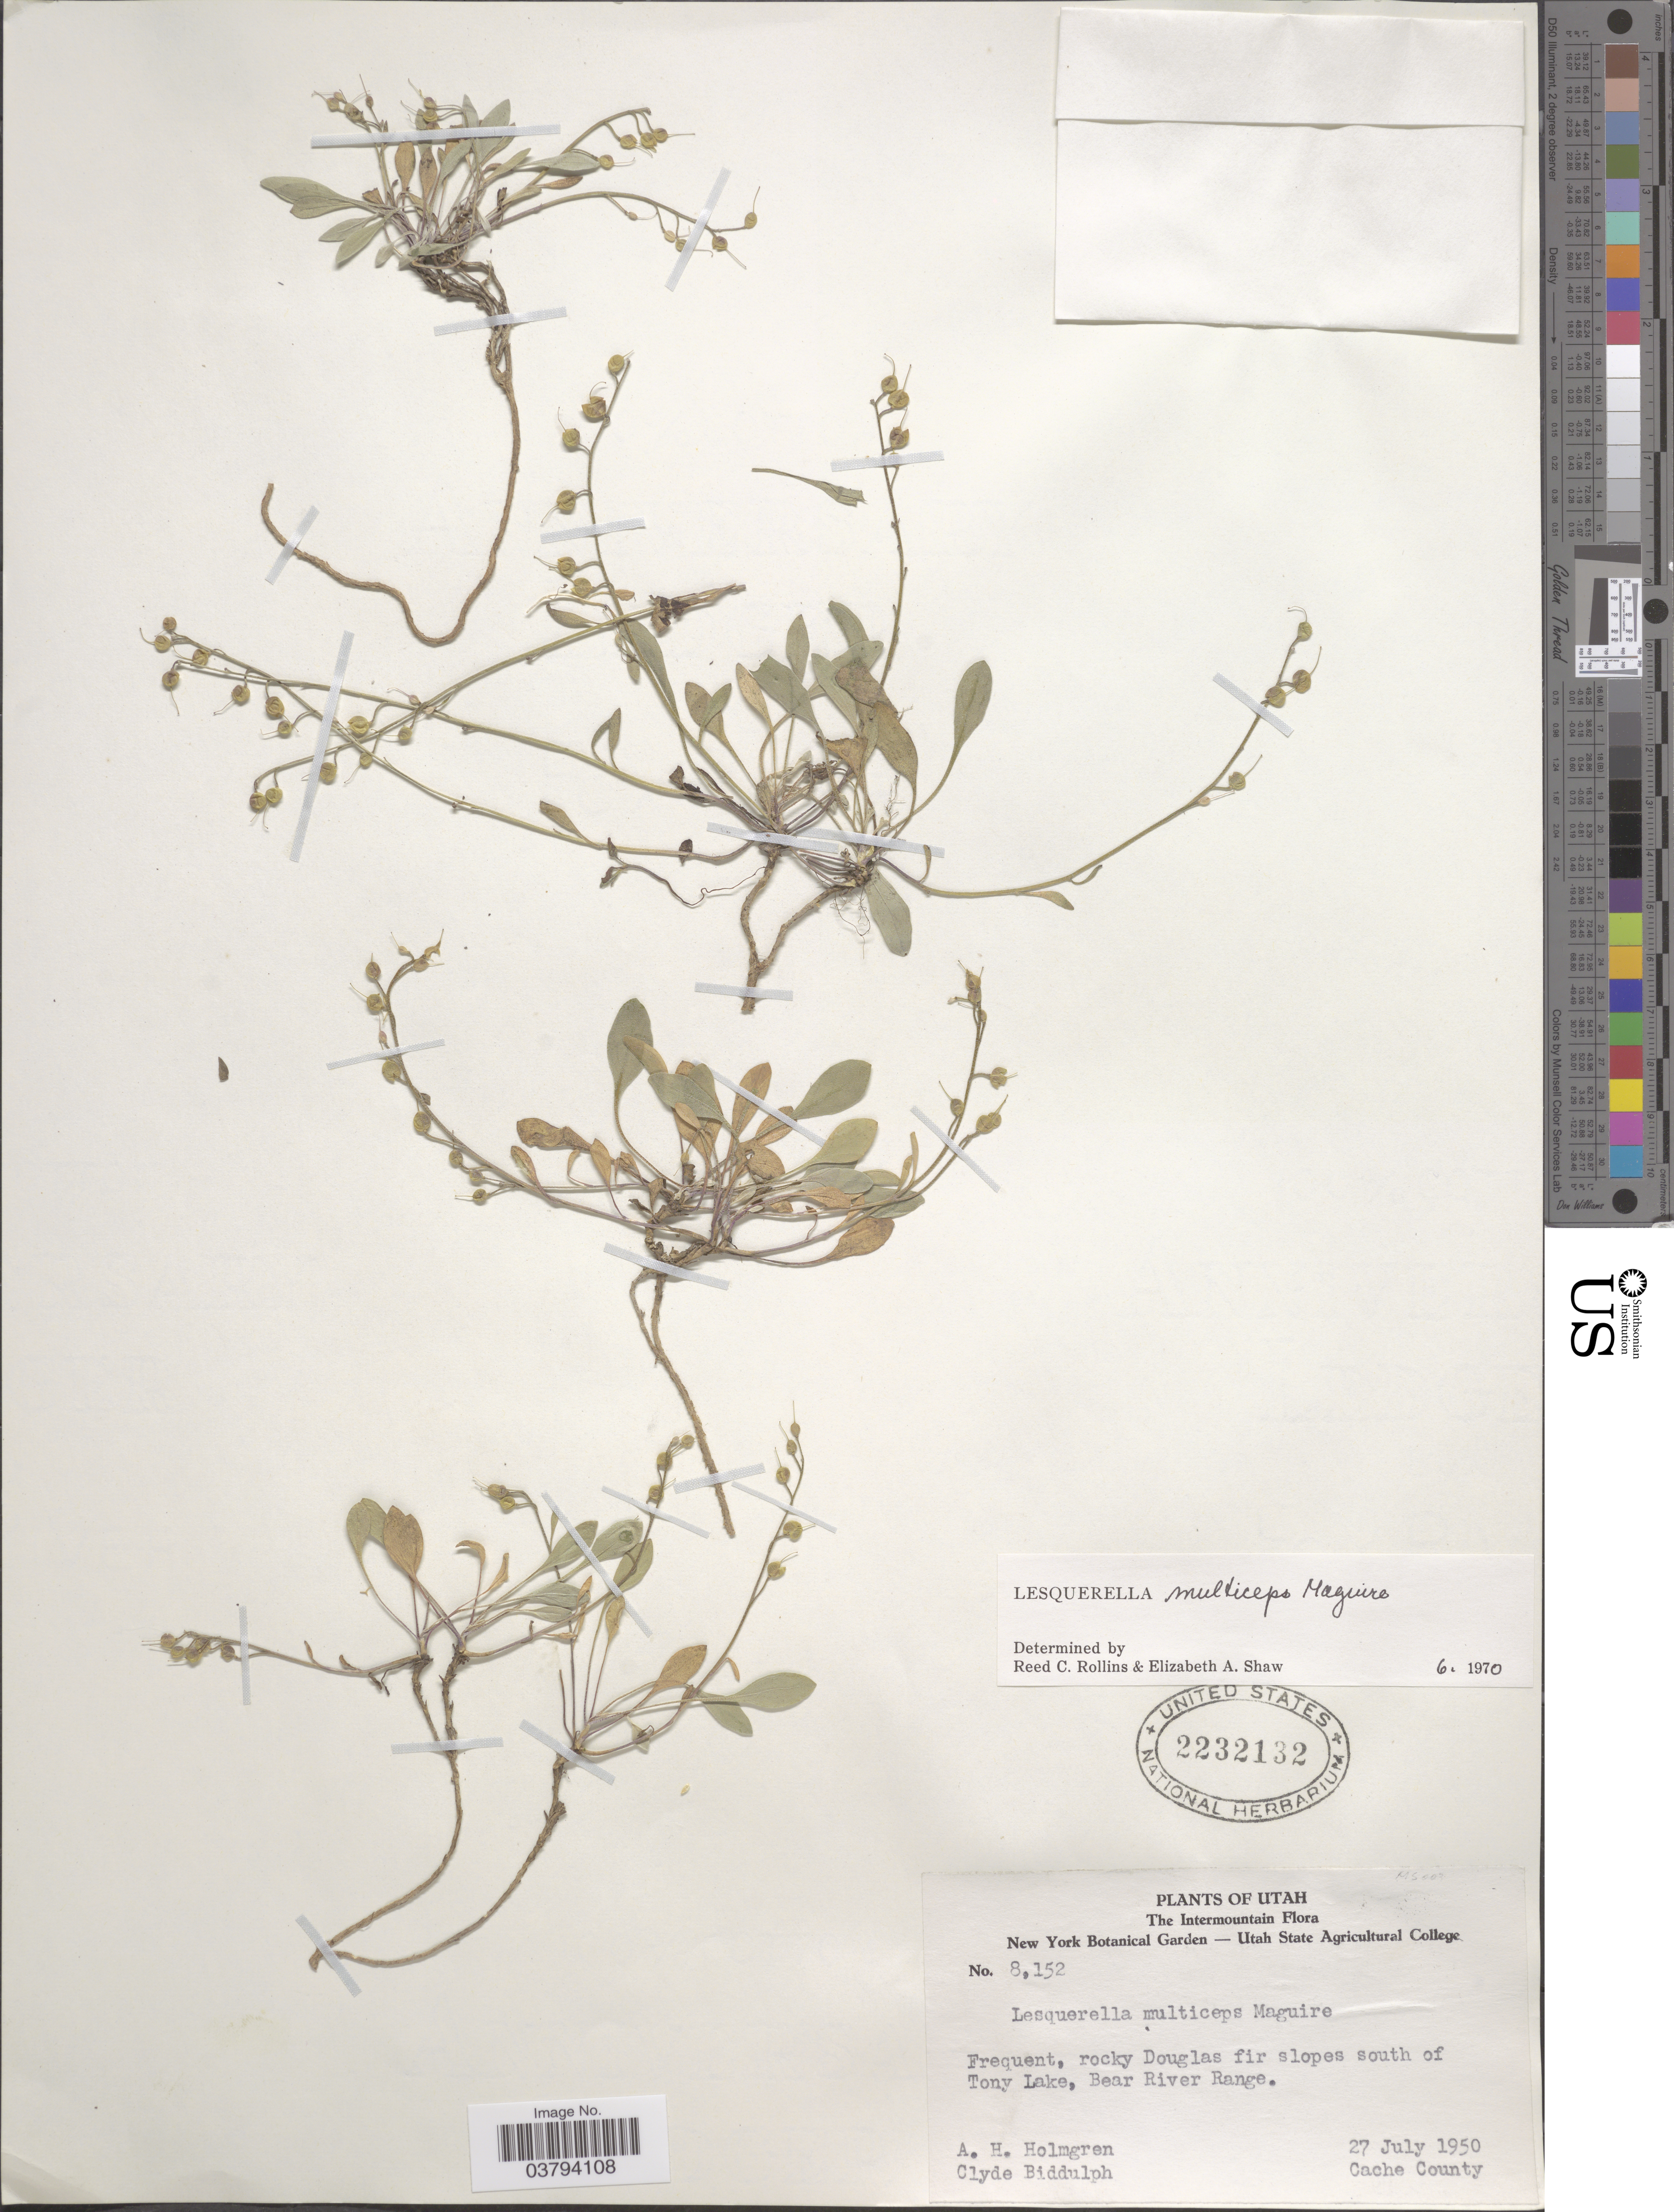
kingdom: Plantae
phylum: Tracheophyta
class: Magnoliopsida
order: Brassicales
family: Brassicaceae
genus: Lesquerella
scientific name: Lesquerella multiceps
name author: Maguire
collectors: A. H. Holmgren & C. Biddulph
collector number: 8152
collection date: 1950-07-27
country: United States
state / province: Utah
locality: The Intermountain. Rocky Douglas fir slopes south of Tony Lake, Bear River Range. Cache County.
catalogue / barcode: US 2232132